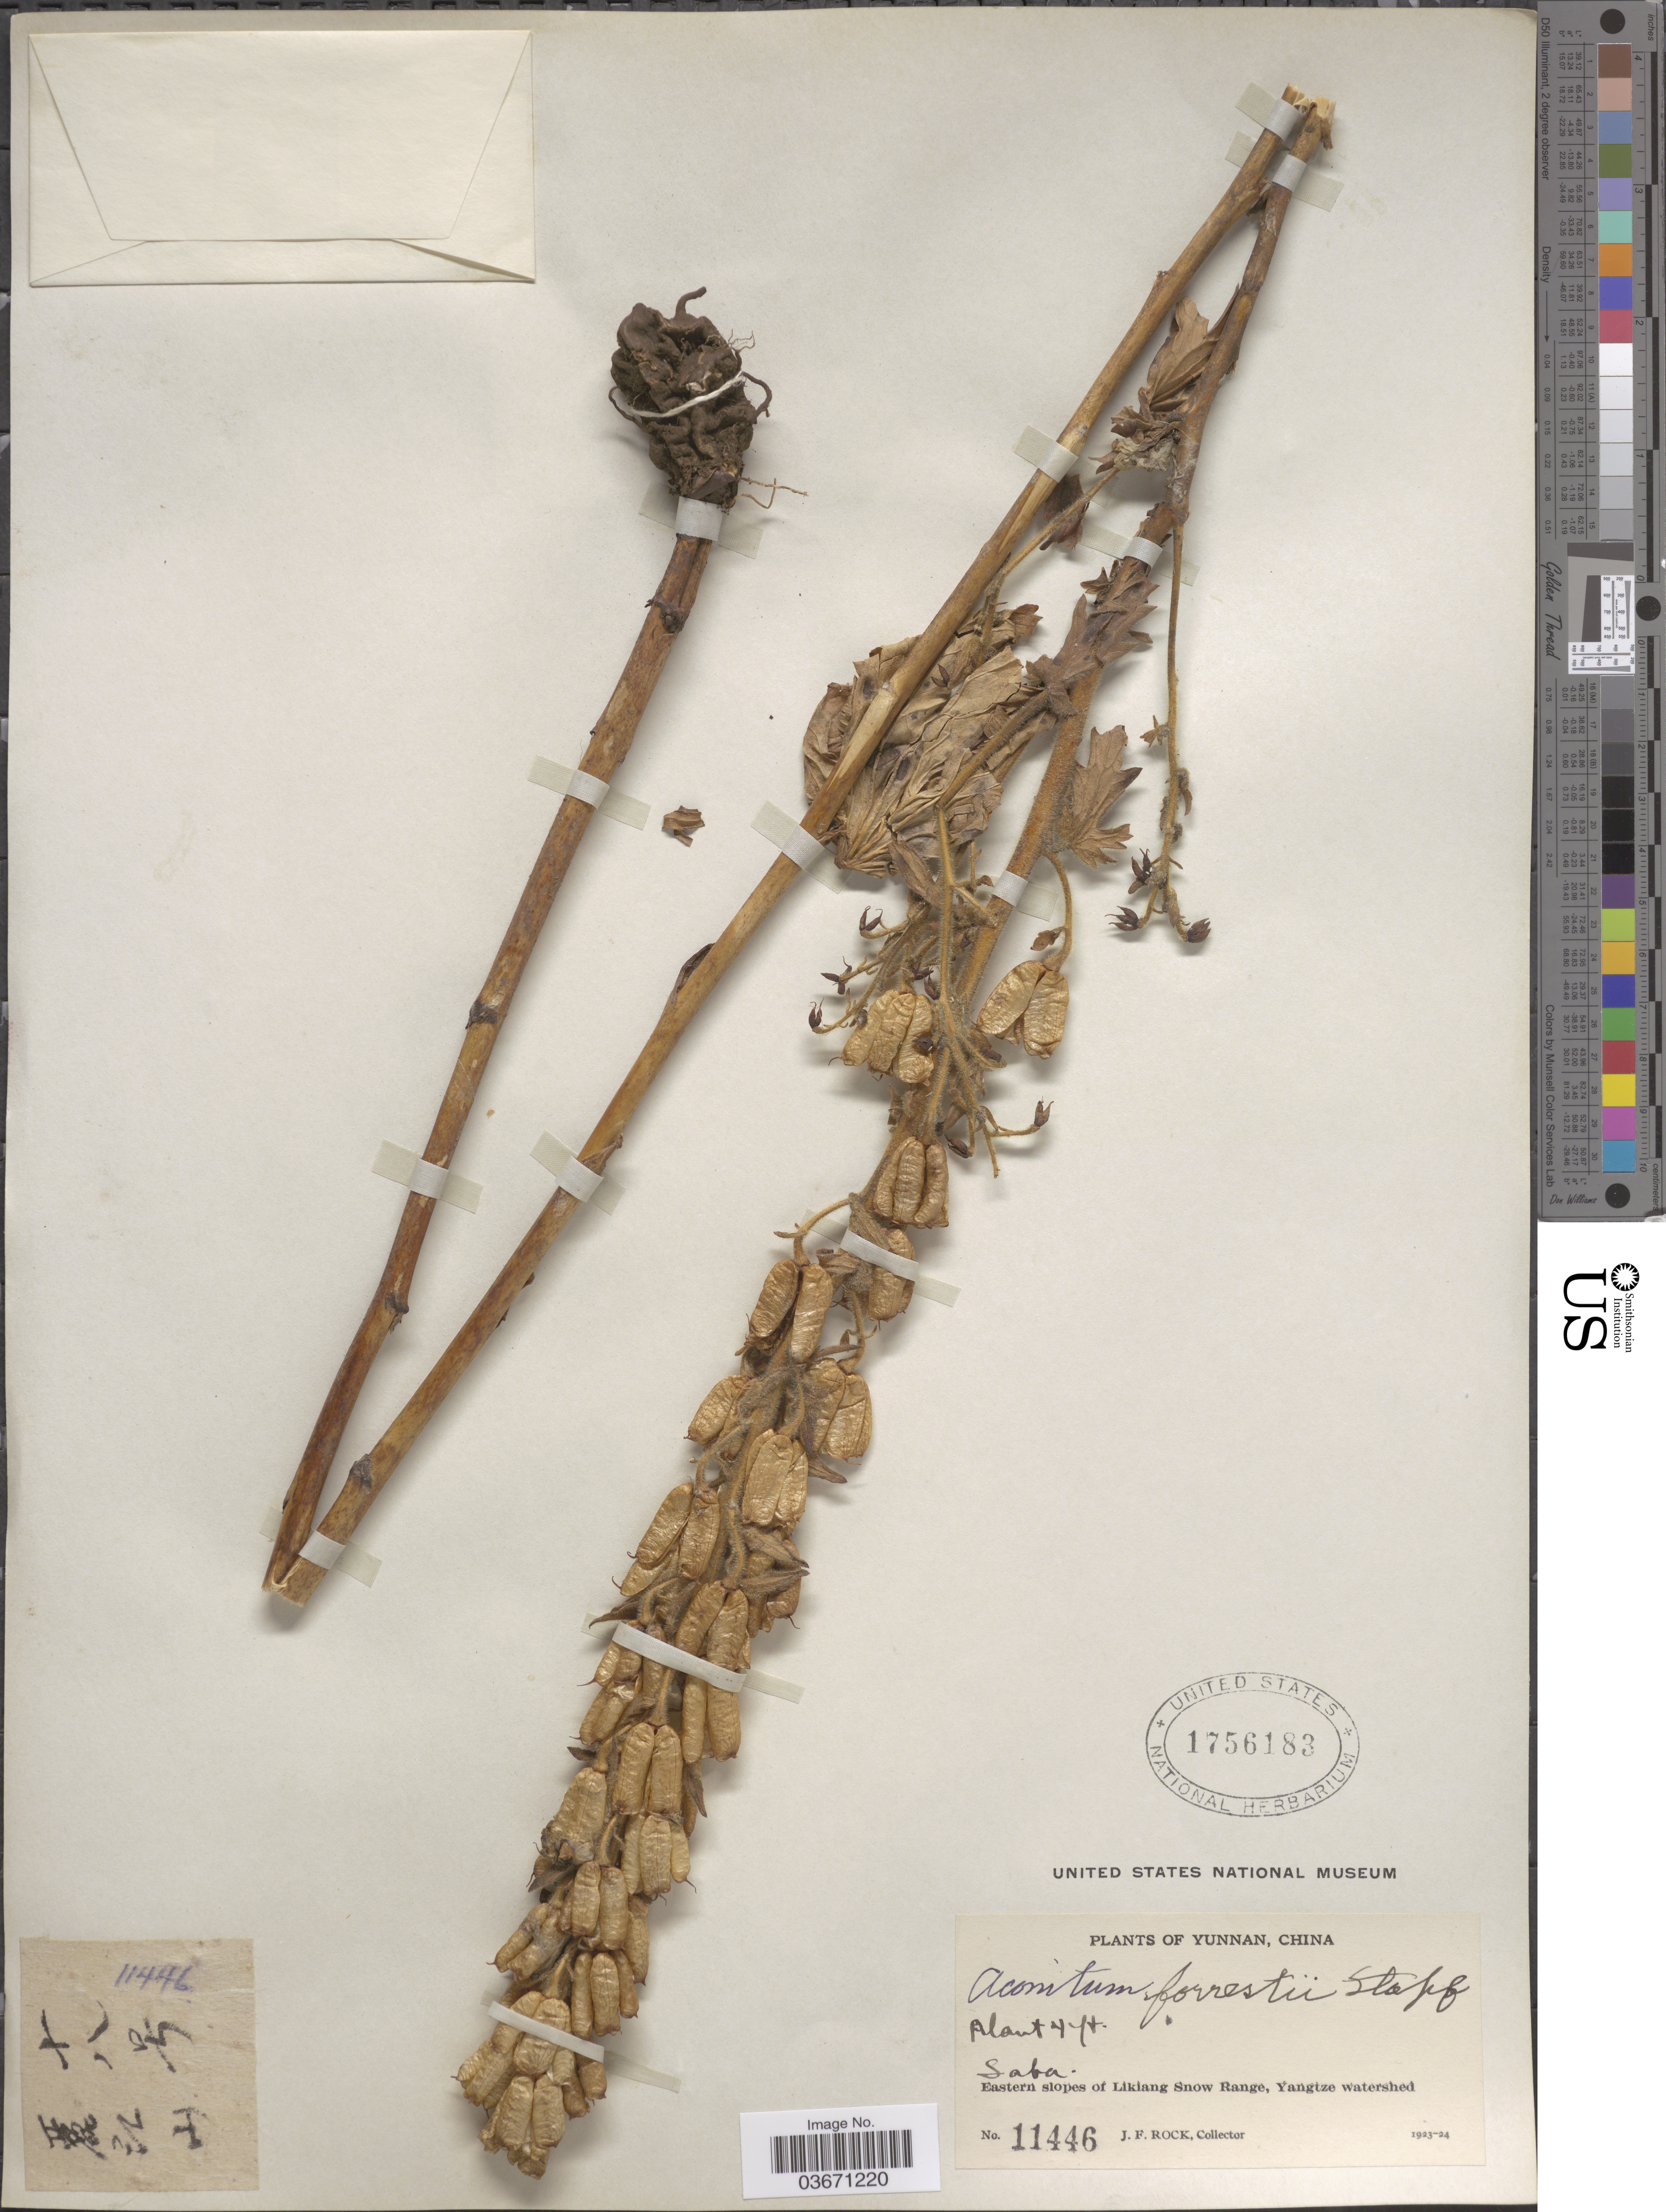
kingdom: Plantae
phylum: Tracheophyta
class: Magnoliopsida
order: Ranunculales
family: Ranunculaceae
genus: Aconitum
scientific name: Aconitum forrestii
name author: Stapf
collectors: J. Rock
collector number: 11446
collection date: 1923/1924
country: China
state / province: Yunnan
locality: Saba. Eastern slopes of Likiang Snow Range, Yangtze watershed.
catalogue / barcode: US 1756183